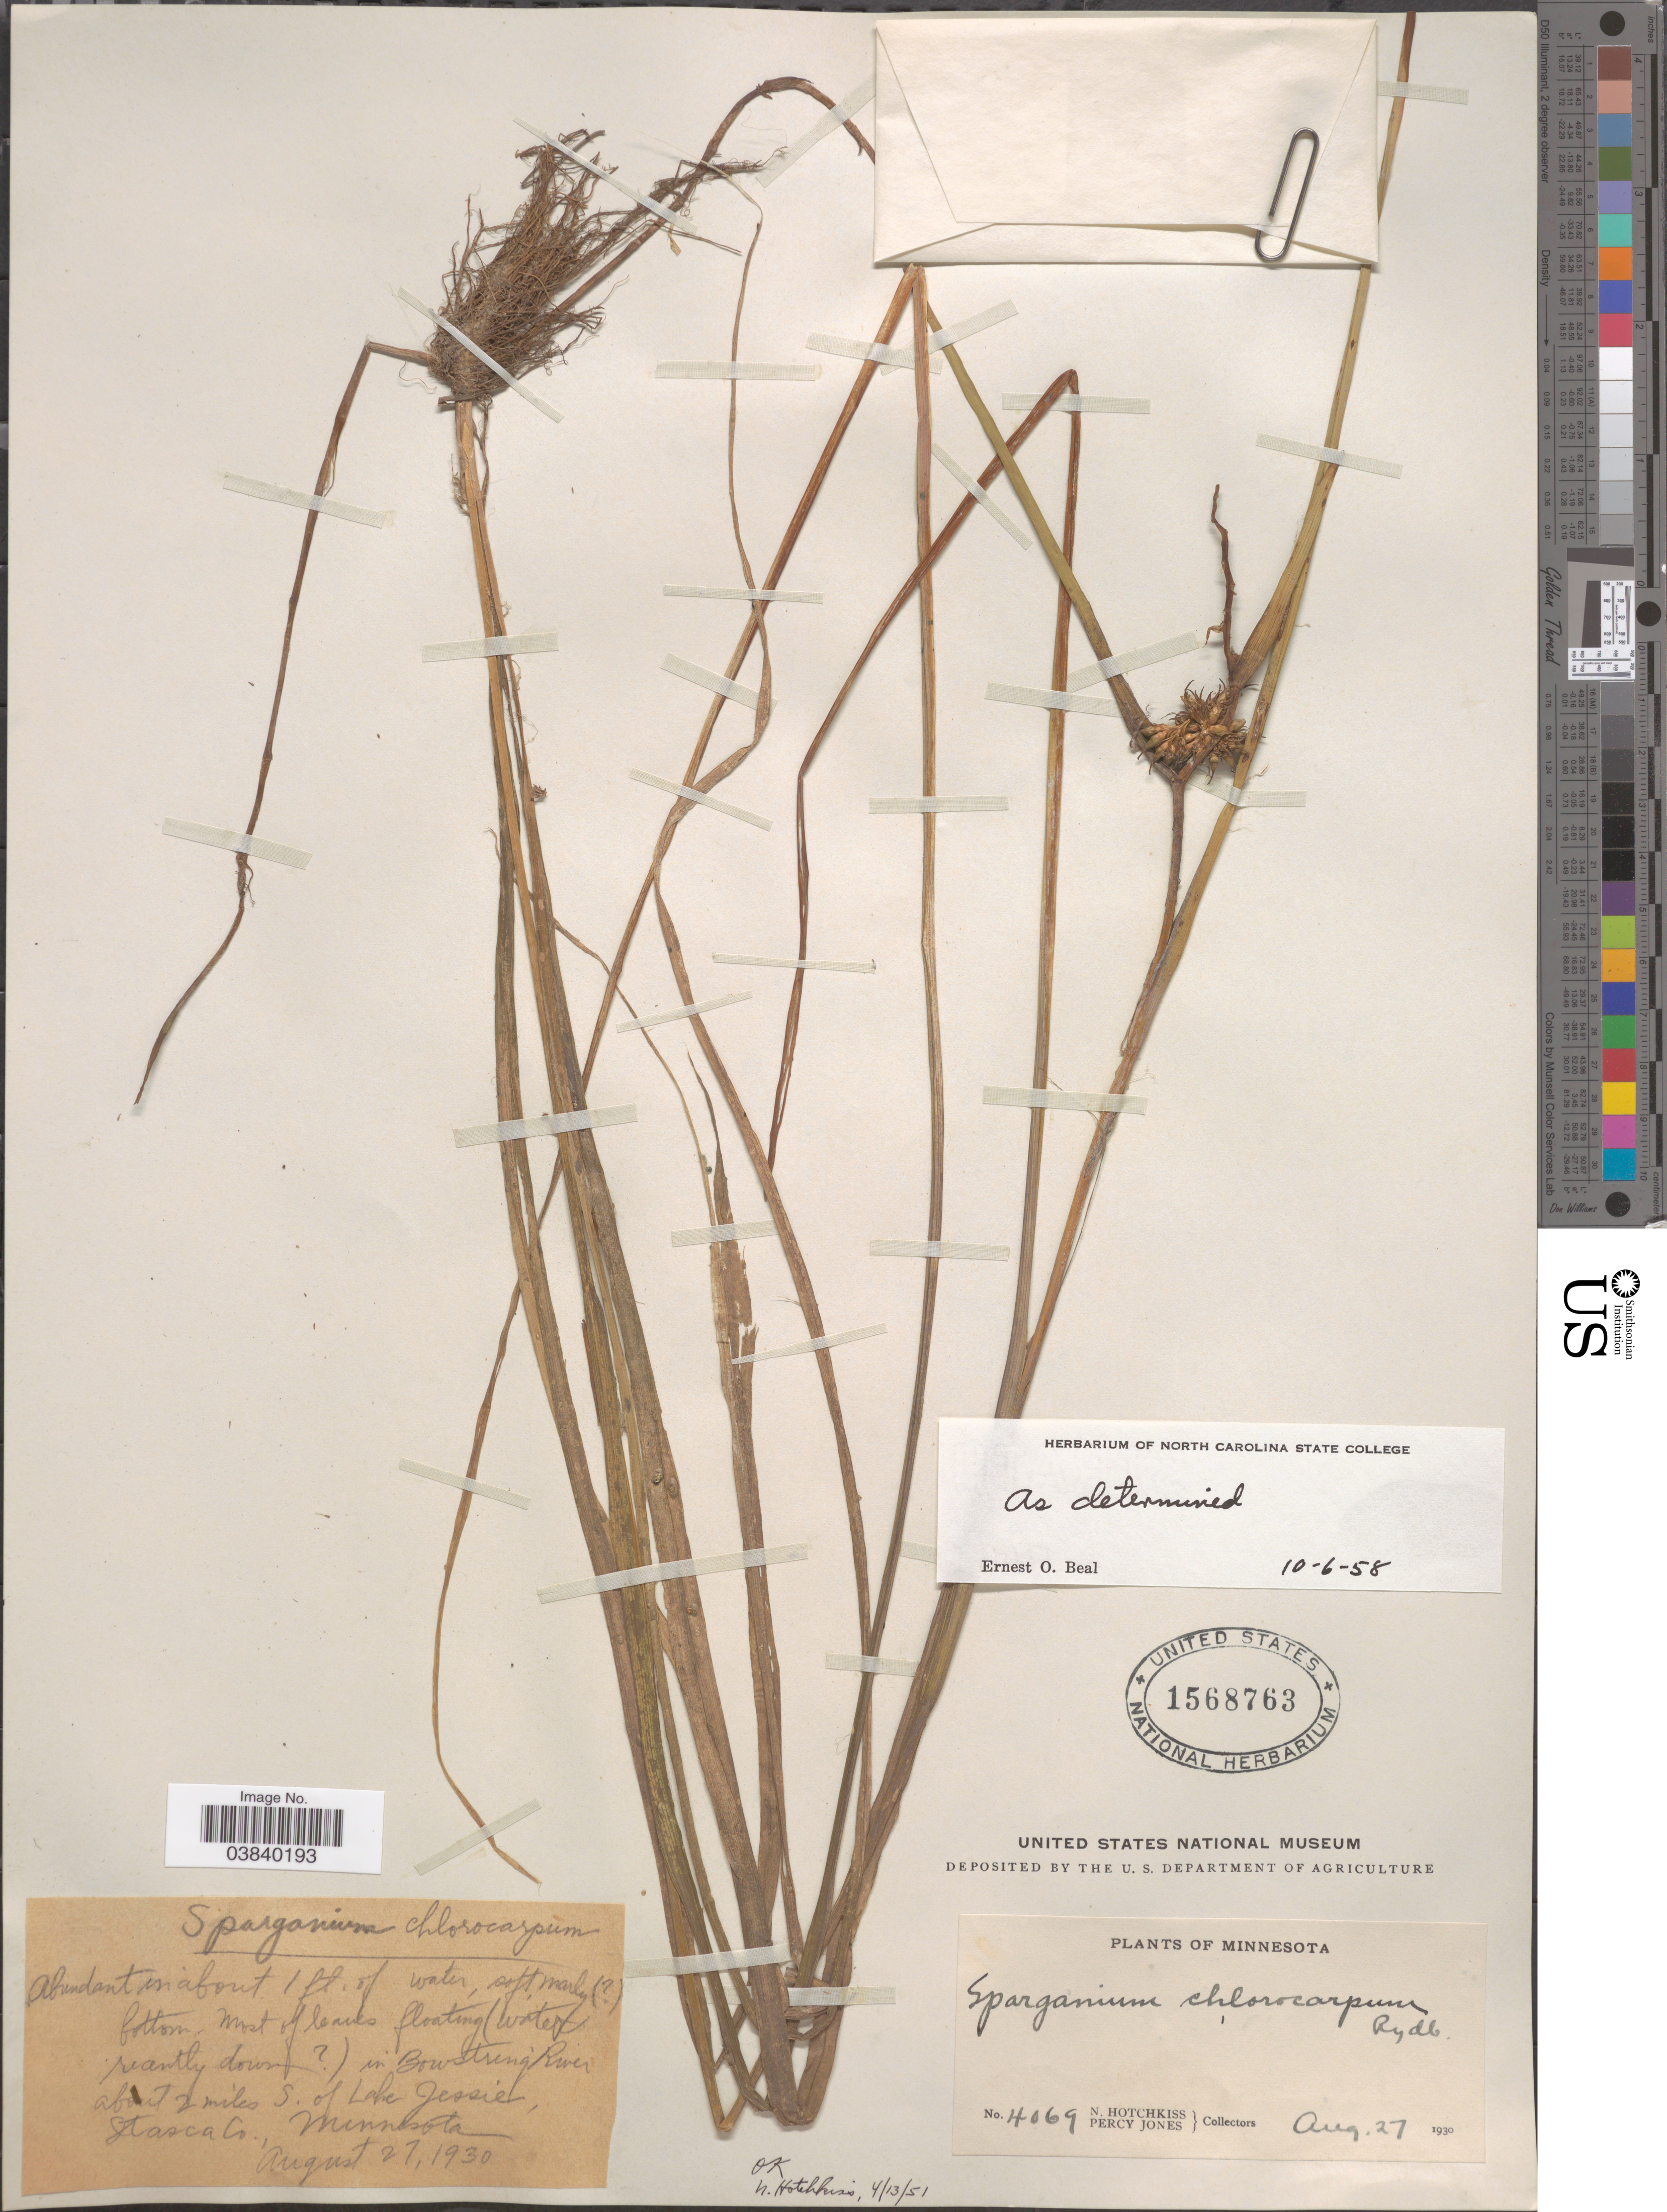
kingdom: Plantae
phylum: Tracheophyta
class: Liliopsida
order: Poales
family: Typhaceae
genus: Sparganium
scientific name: Sparganium chlorocarpum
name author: Rydb.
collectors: N. Hotchkiss & P. Jones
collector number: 4069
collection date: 1930-08-27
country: United States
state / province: Minnesota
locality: Bowstring River, about 2 miles S. of Lake Jessie, Itasca Co.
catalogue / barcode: US 1568763